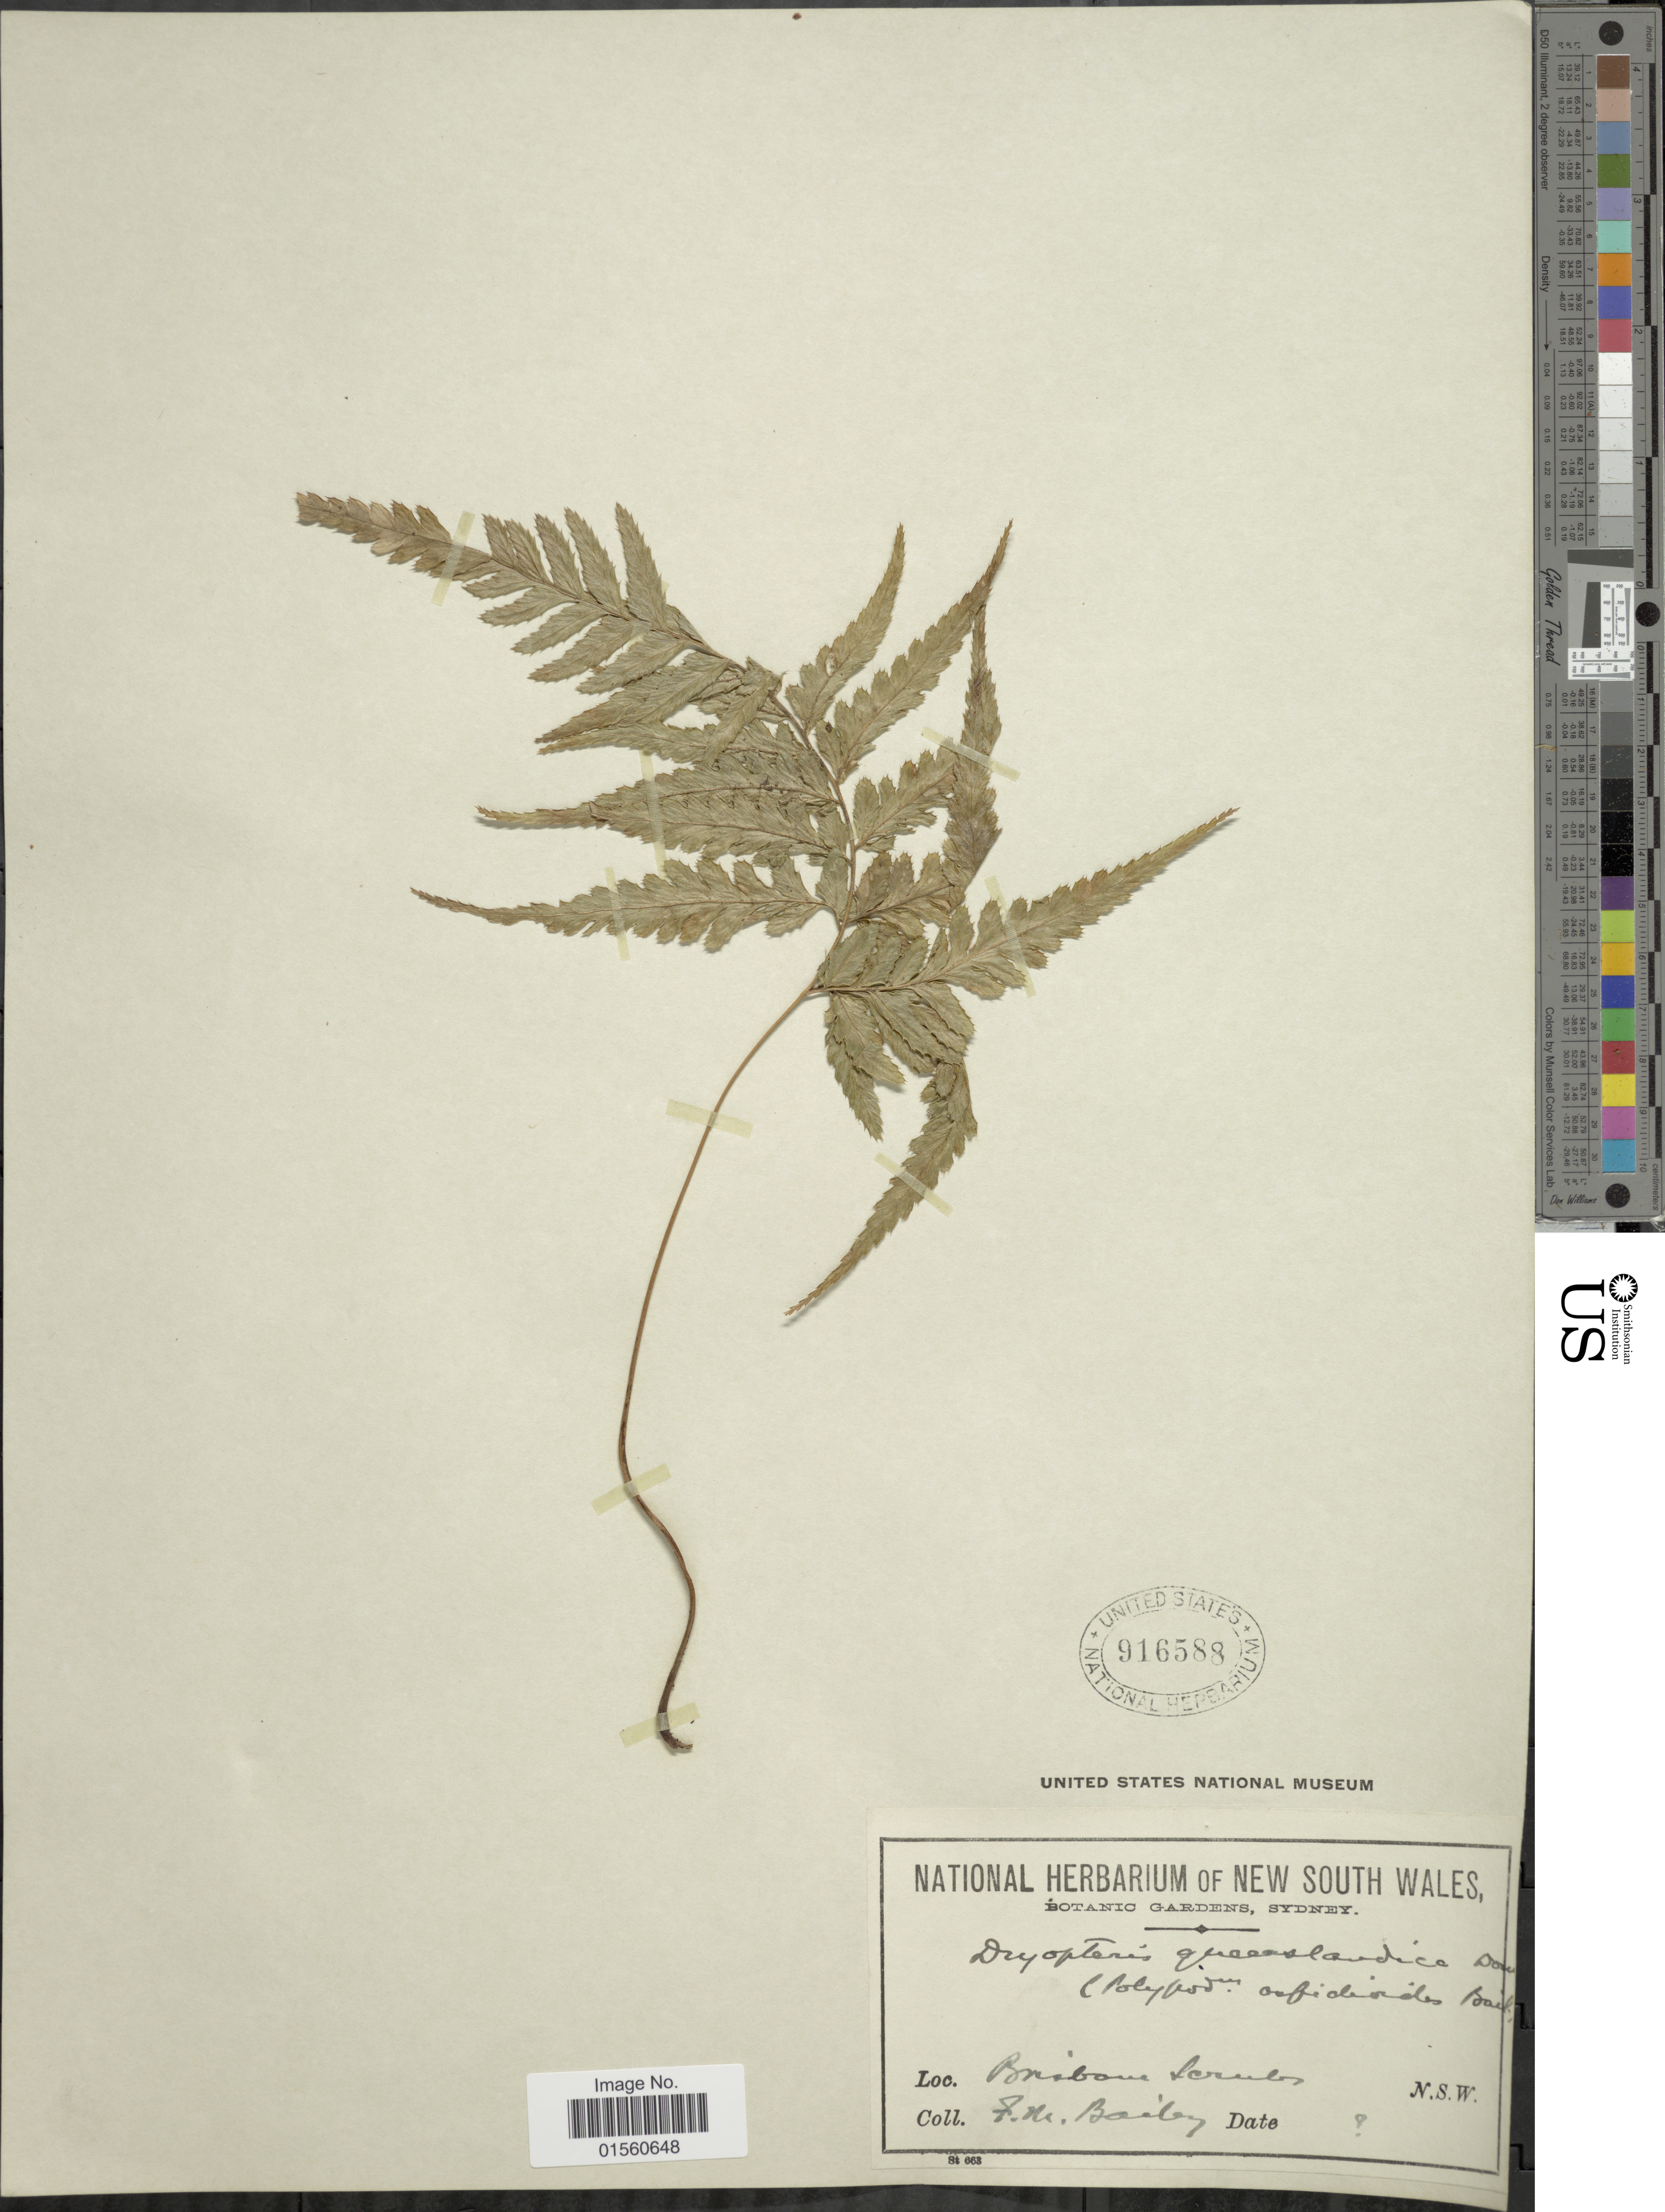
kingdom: Plantae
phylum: Tracheophyta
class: Polypodiopsida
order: Polypodiales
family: Dryopteridaceae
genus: Parapolystichum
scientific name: Parapolystichum munitum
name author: (Mett.) Labiak et al.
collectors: F. M. Bailey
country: Australia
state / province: New South Wales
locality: Brisbane [illegible text], N.S.W.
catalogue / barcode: US 916588